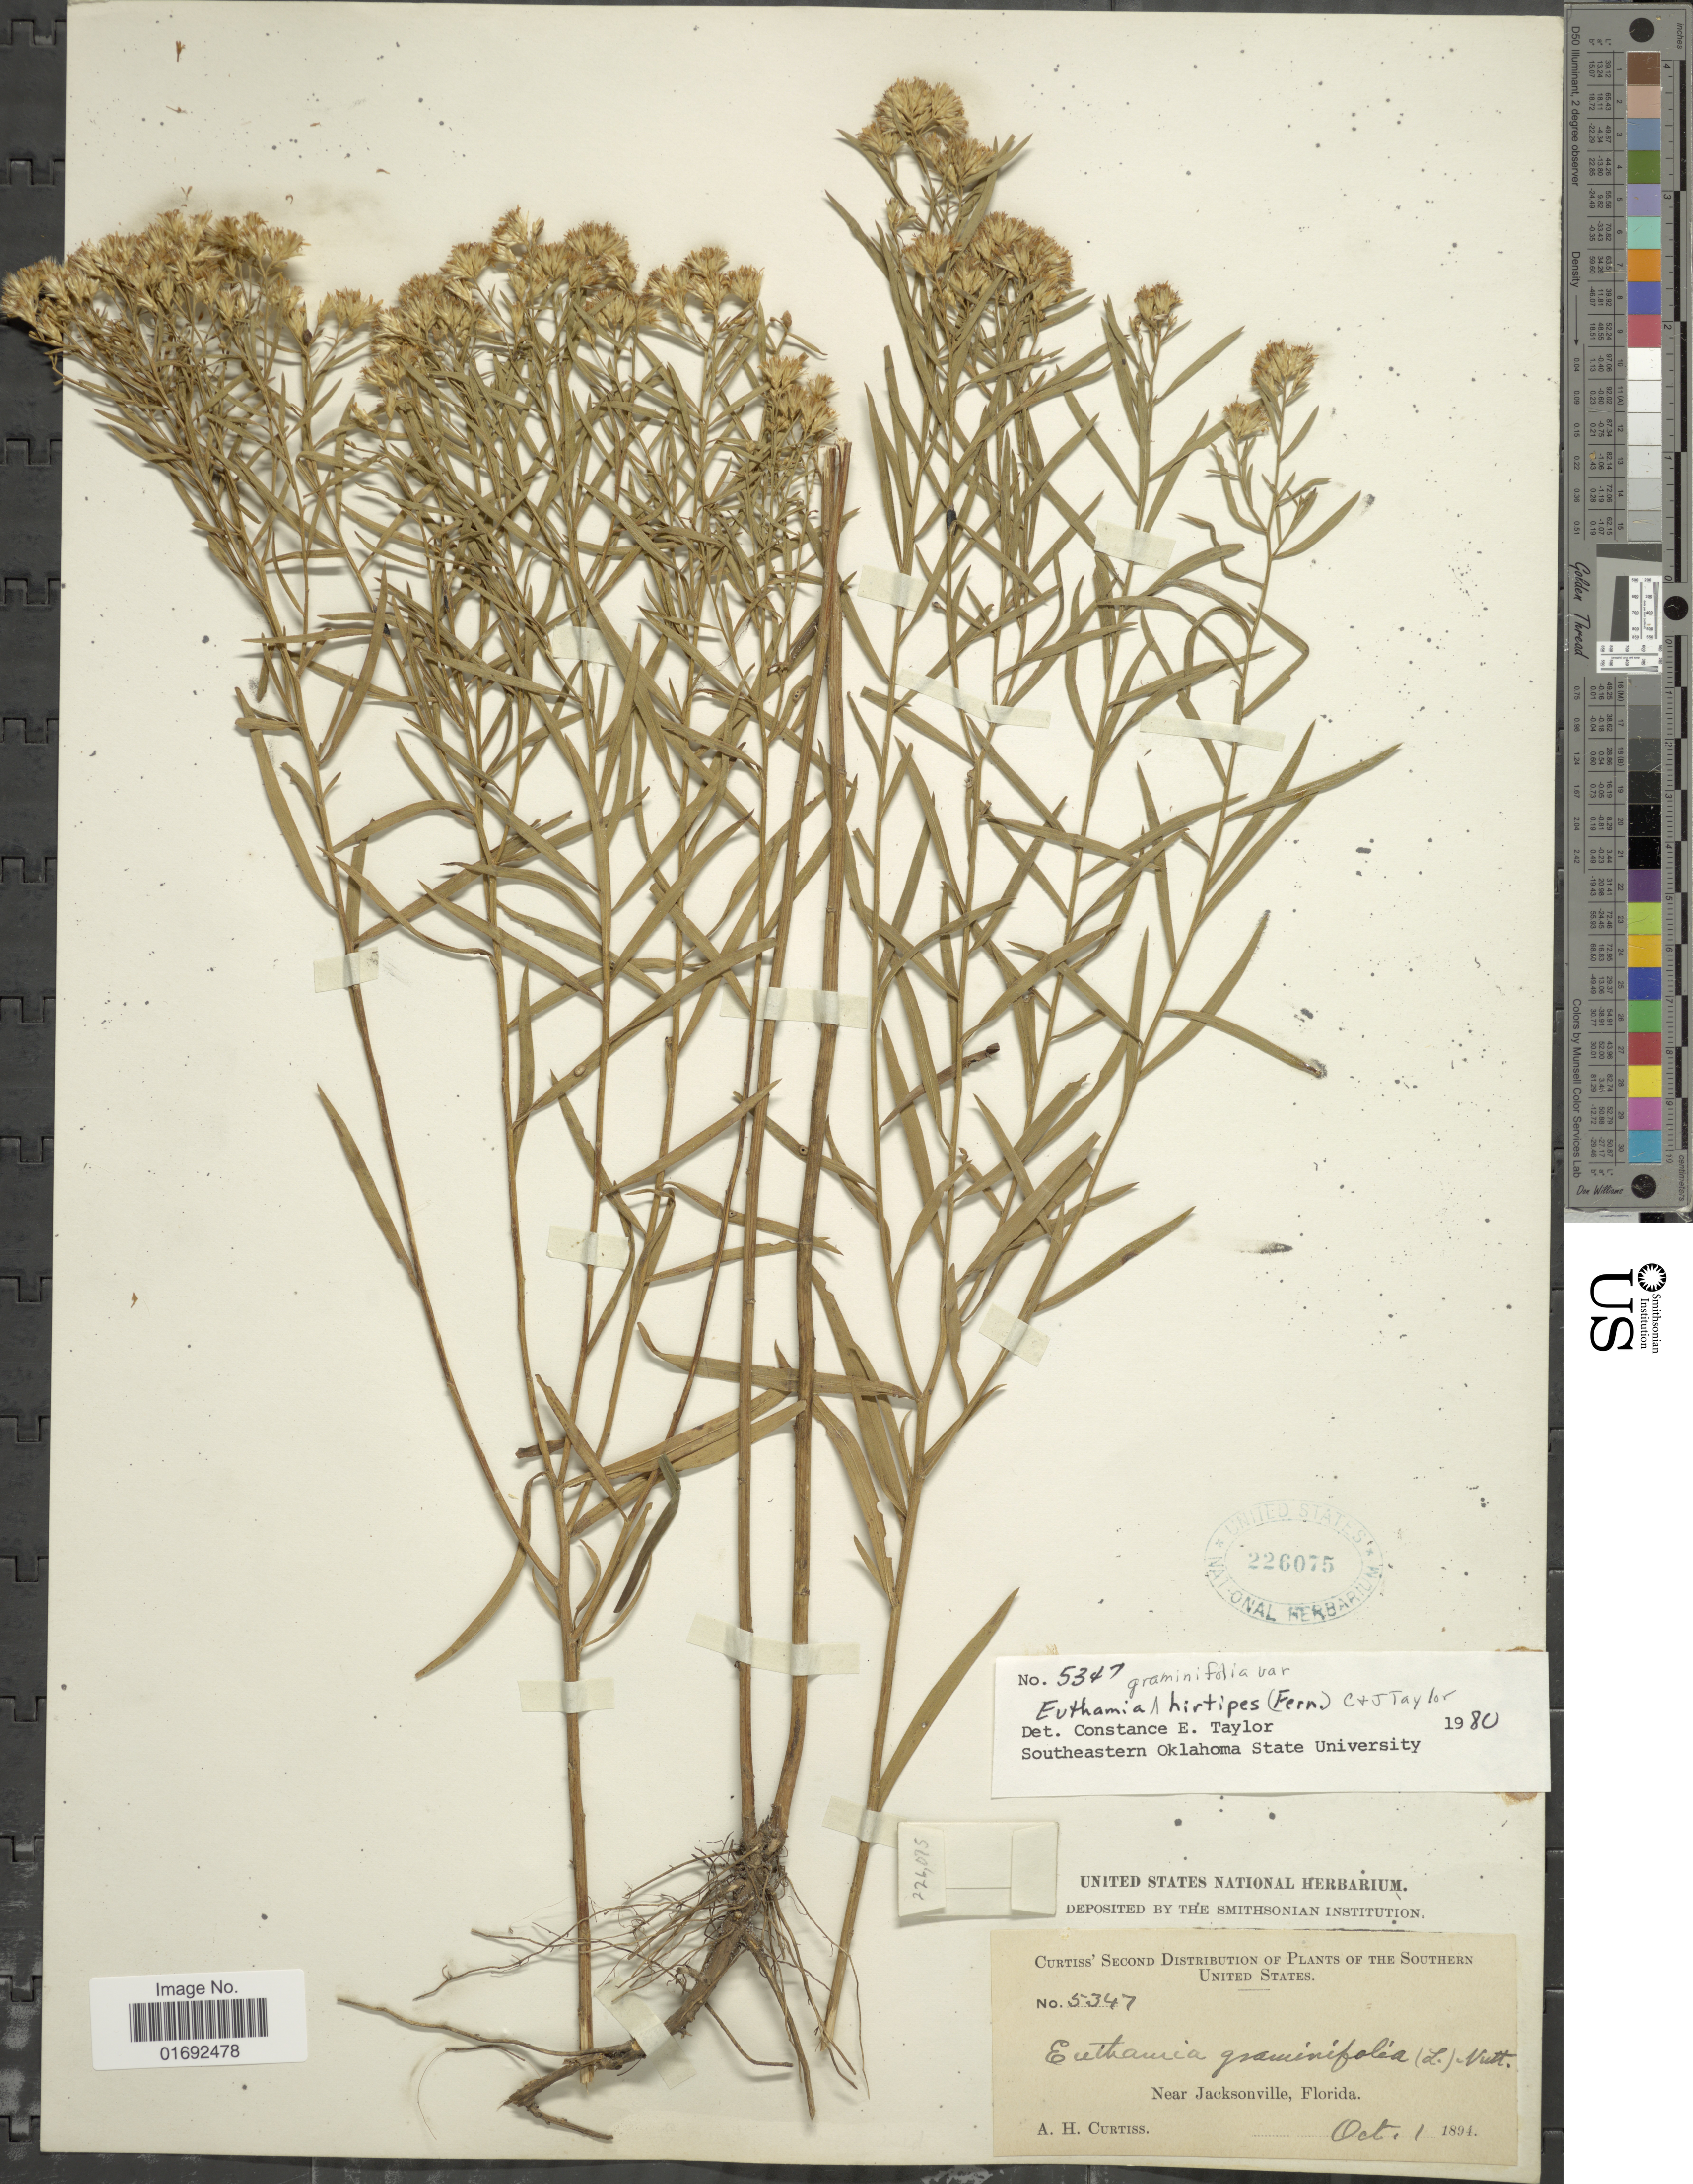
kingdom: Plantae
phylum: Tracheophyta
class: Magnoliopsida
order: Asterales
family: Asteraceae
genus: Euthamia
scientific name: Euthamia graminifolia var. hirtipes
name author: (Fernald) C.E.S. Taylor & R.J. Taylor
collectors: A. H. Curtiss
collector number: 5347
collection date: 1891-10-01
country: United States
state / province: Florida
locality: Near Jacksonville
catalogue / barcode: US 226075